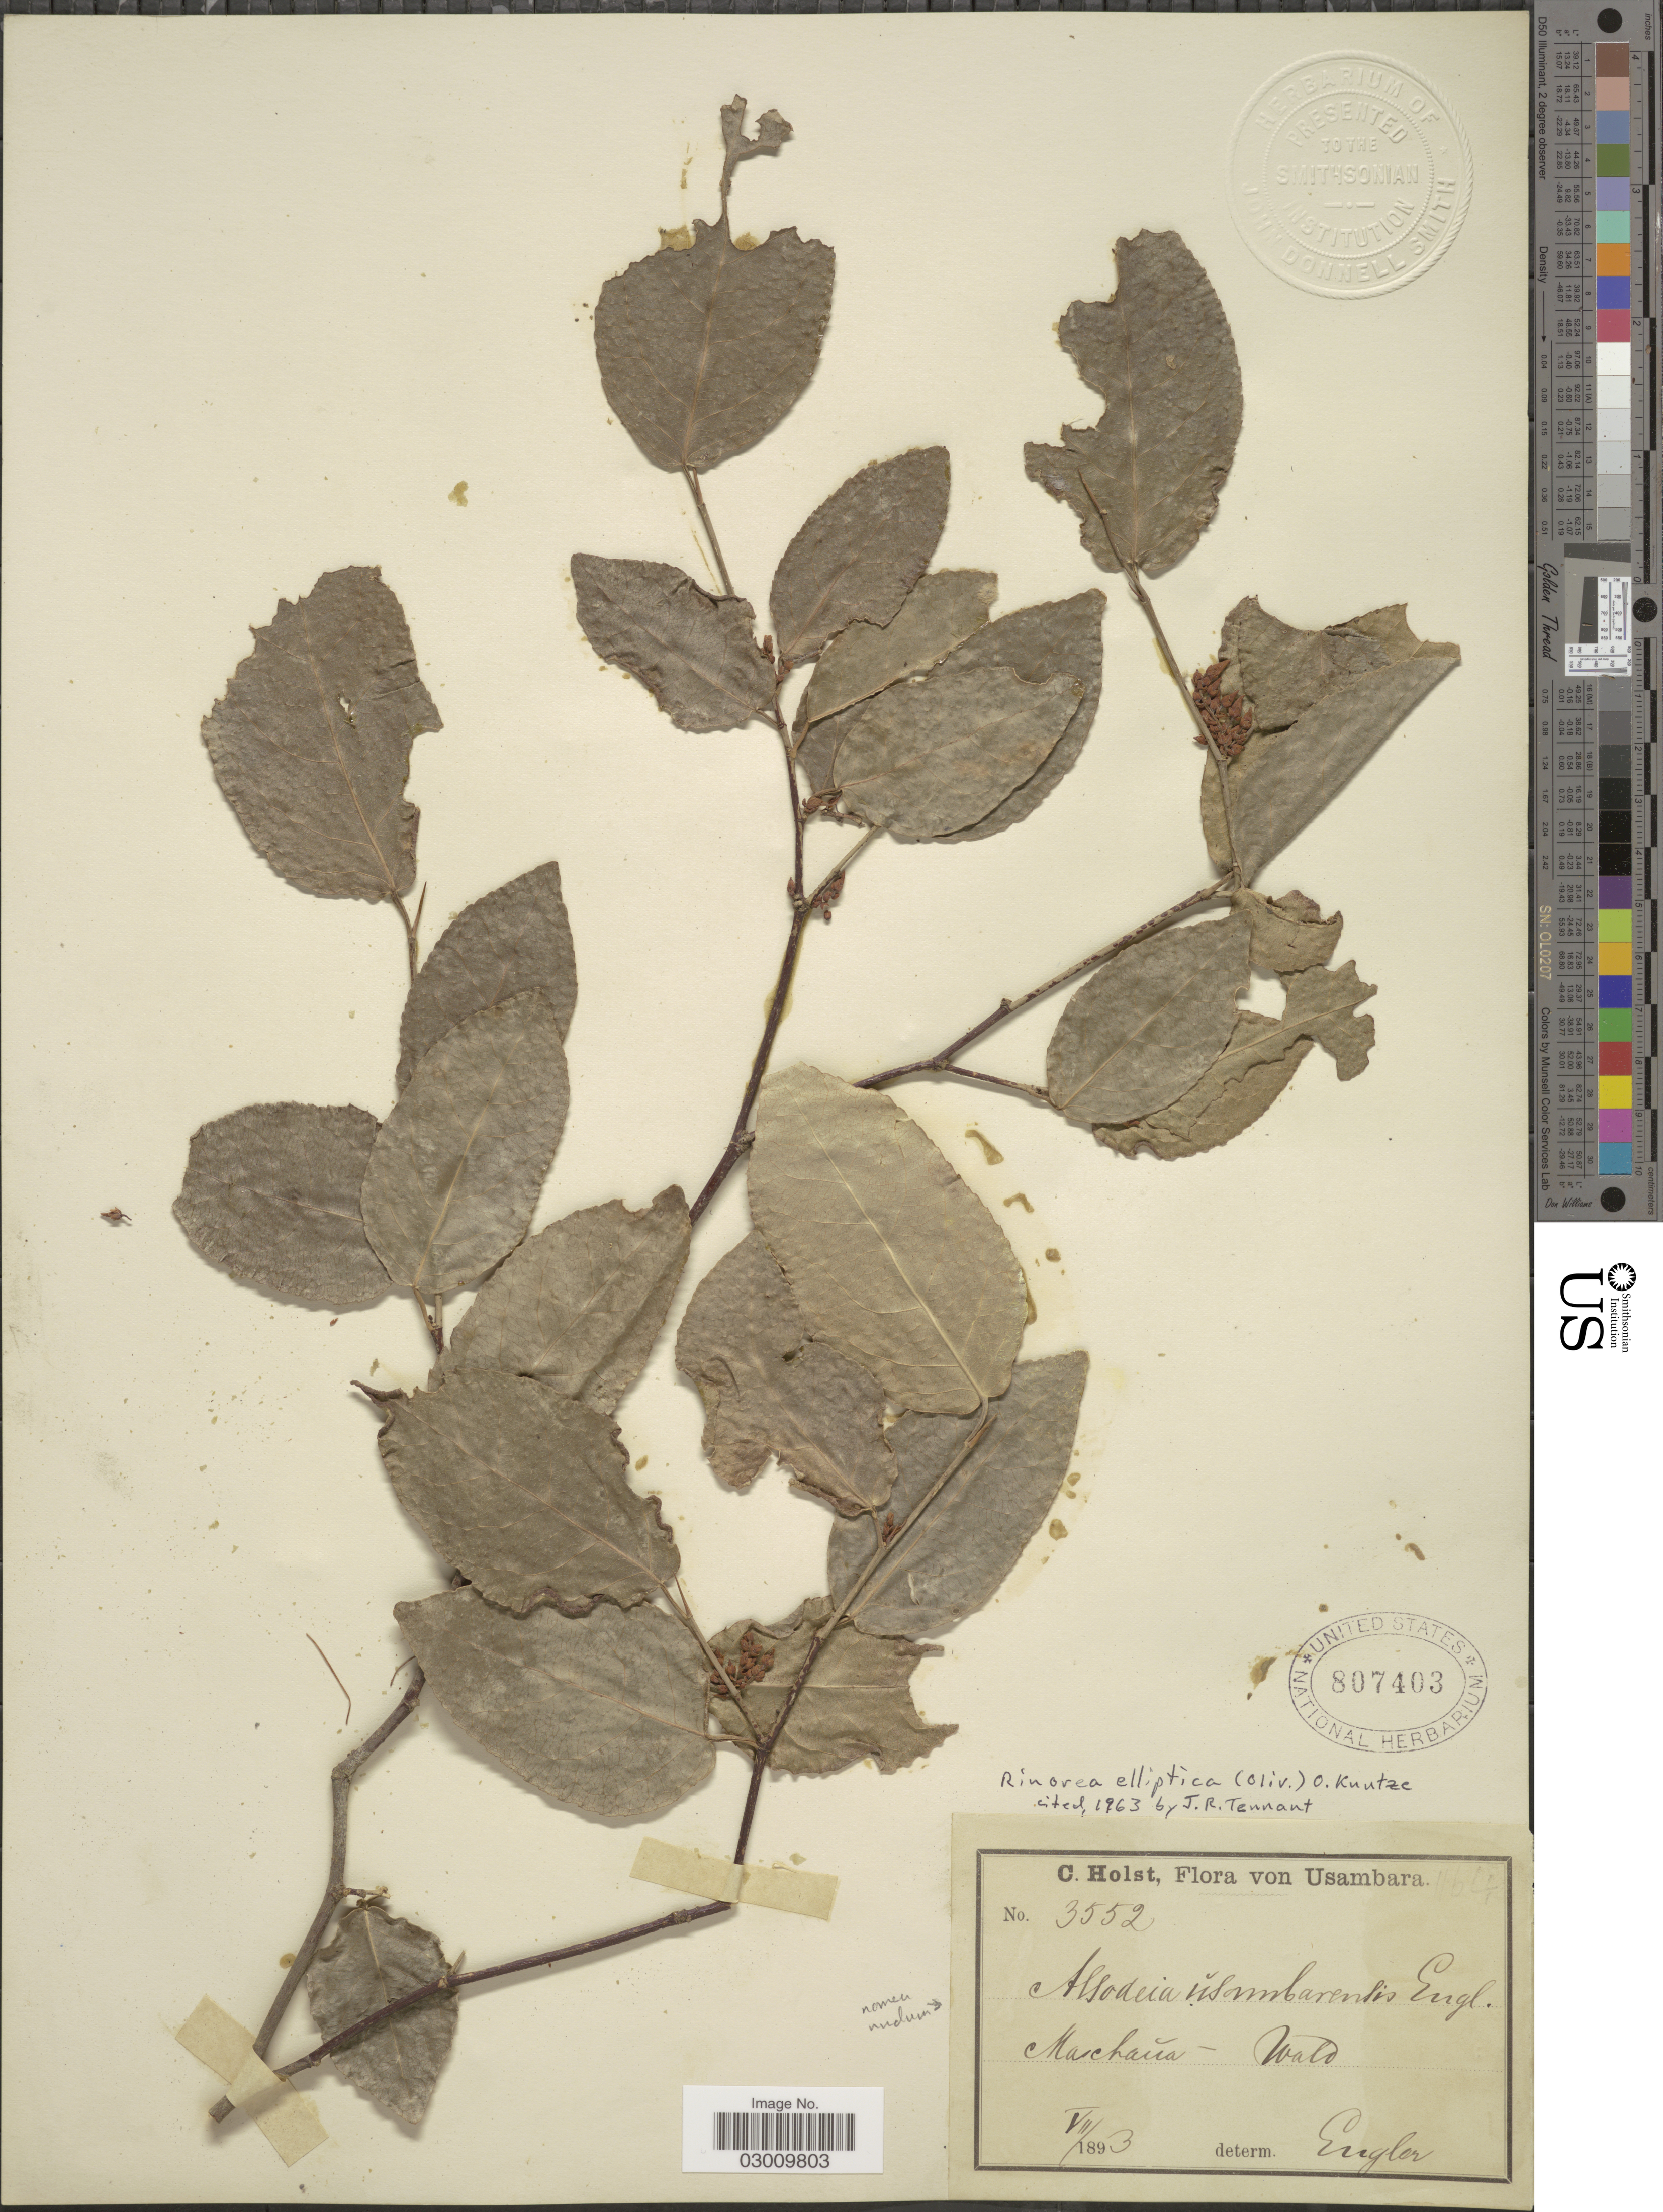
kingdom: Plantae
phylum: Tracheophyta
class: Magnoliopsida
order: Malpighiales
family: Violaceae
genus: Rinorea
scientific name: Rinorea elliptica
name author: (Oliv.) Kuntze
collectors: C. H. Holst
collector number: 3552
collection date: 1893-07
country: Tanzania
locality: Usambara. Machaua-Wald.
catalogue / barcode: US 807403